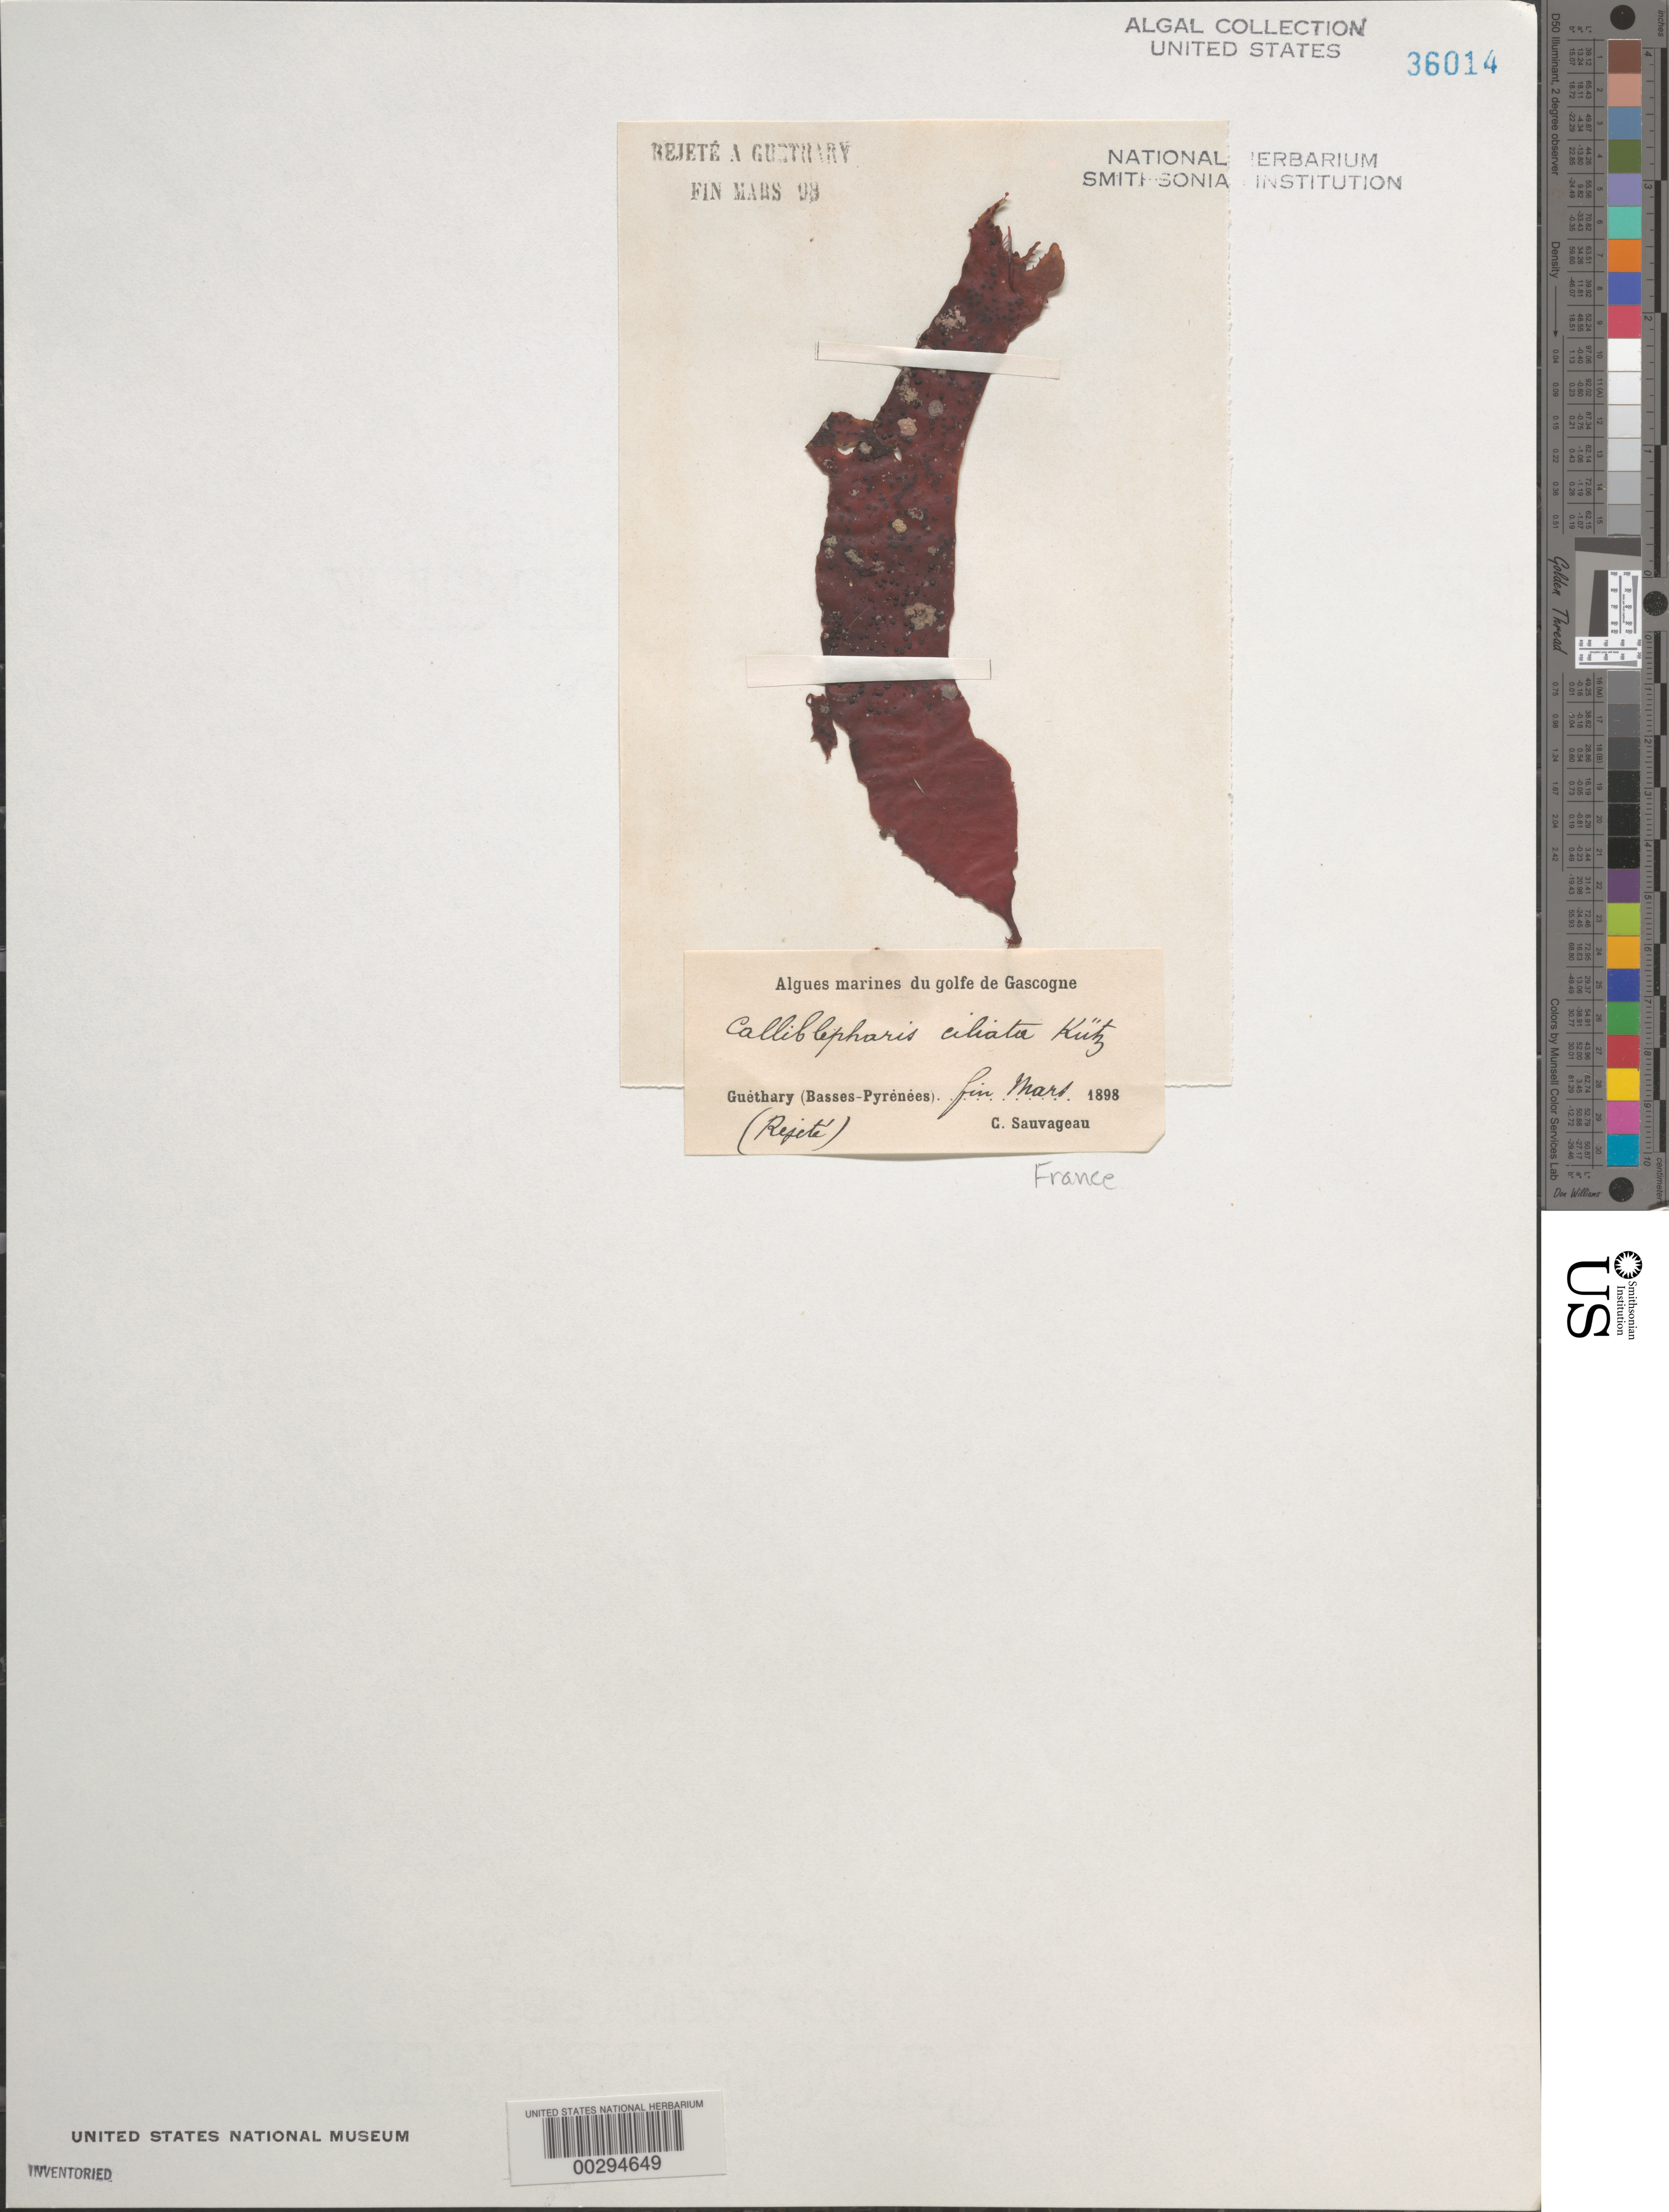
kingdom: Plantae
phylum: Rhodophyta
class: Florideophyceae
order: Gigartinales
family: Cystocloniaceae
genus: Calliblepharis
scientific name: Calliblepharis ciliata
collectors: C. F. Sauvageau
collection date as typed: Mar 1898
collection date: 1898-03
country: France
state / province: Nouvelle-Aquitaine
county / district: Pyrénées-Atlantiques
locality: Guethary, Bay of Biscay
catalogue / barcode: US 36014